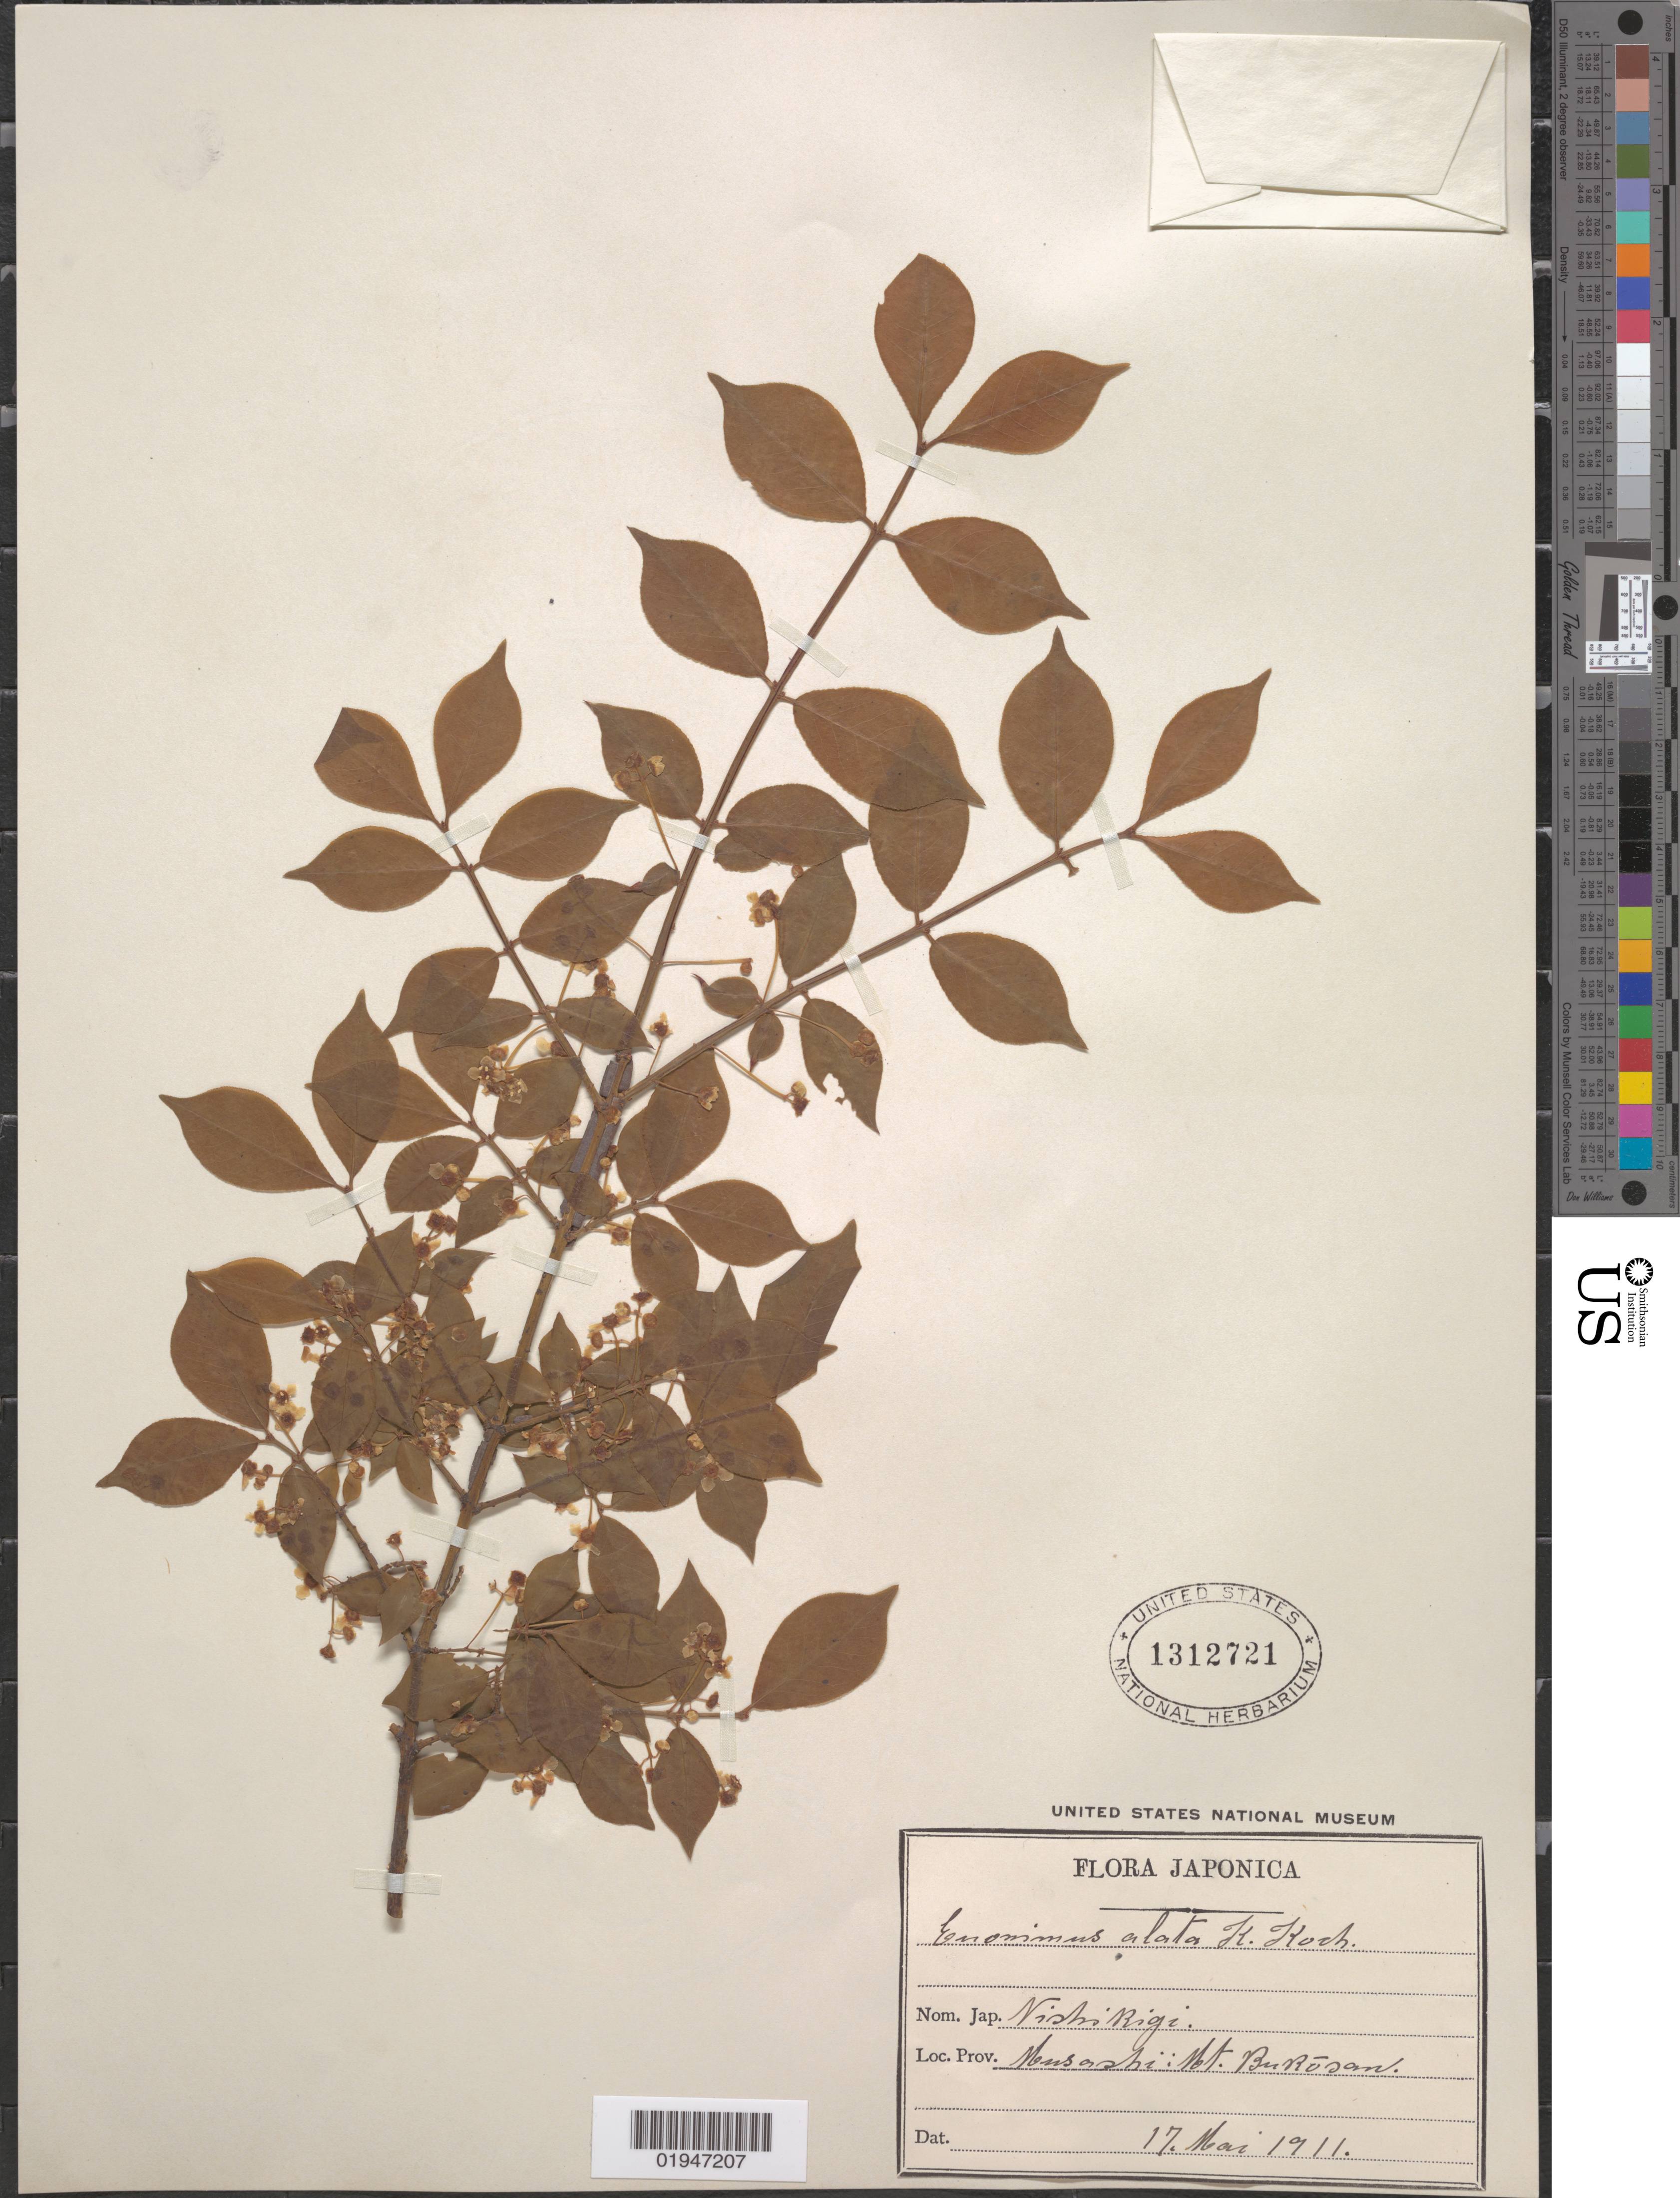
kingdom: Plantae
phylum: Tracheophyta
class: Magnoliopsida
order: Celastrales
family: Celastraceae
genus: Euonymus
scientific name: Euonymus alatus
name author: (Thunb.) Siebold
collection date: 1911-05-17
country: Japan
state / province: Hokkaido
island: Hokkaido I.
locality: Musashi, Mt. Bukosan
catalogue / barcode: US 1312721